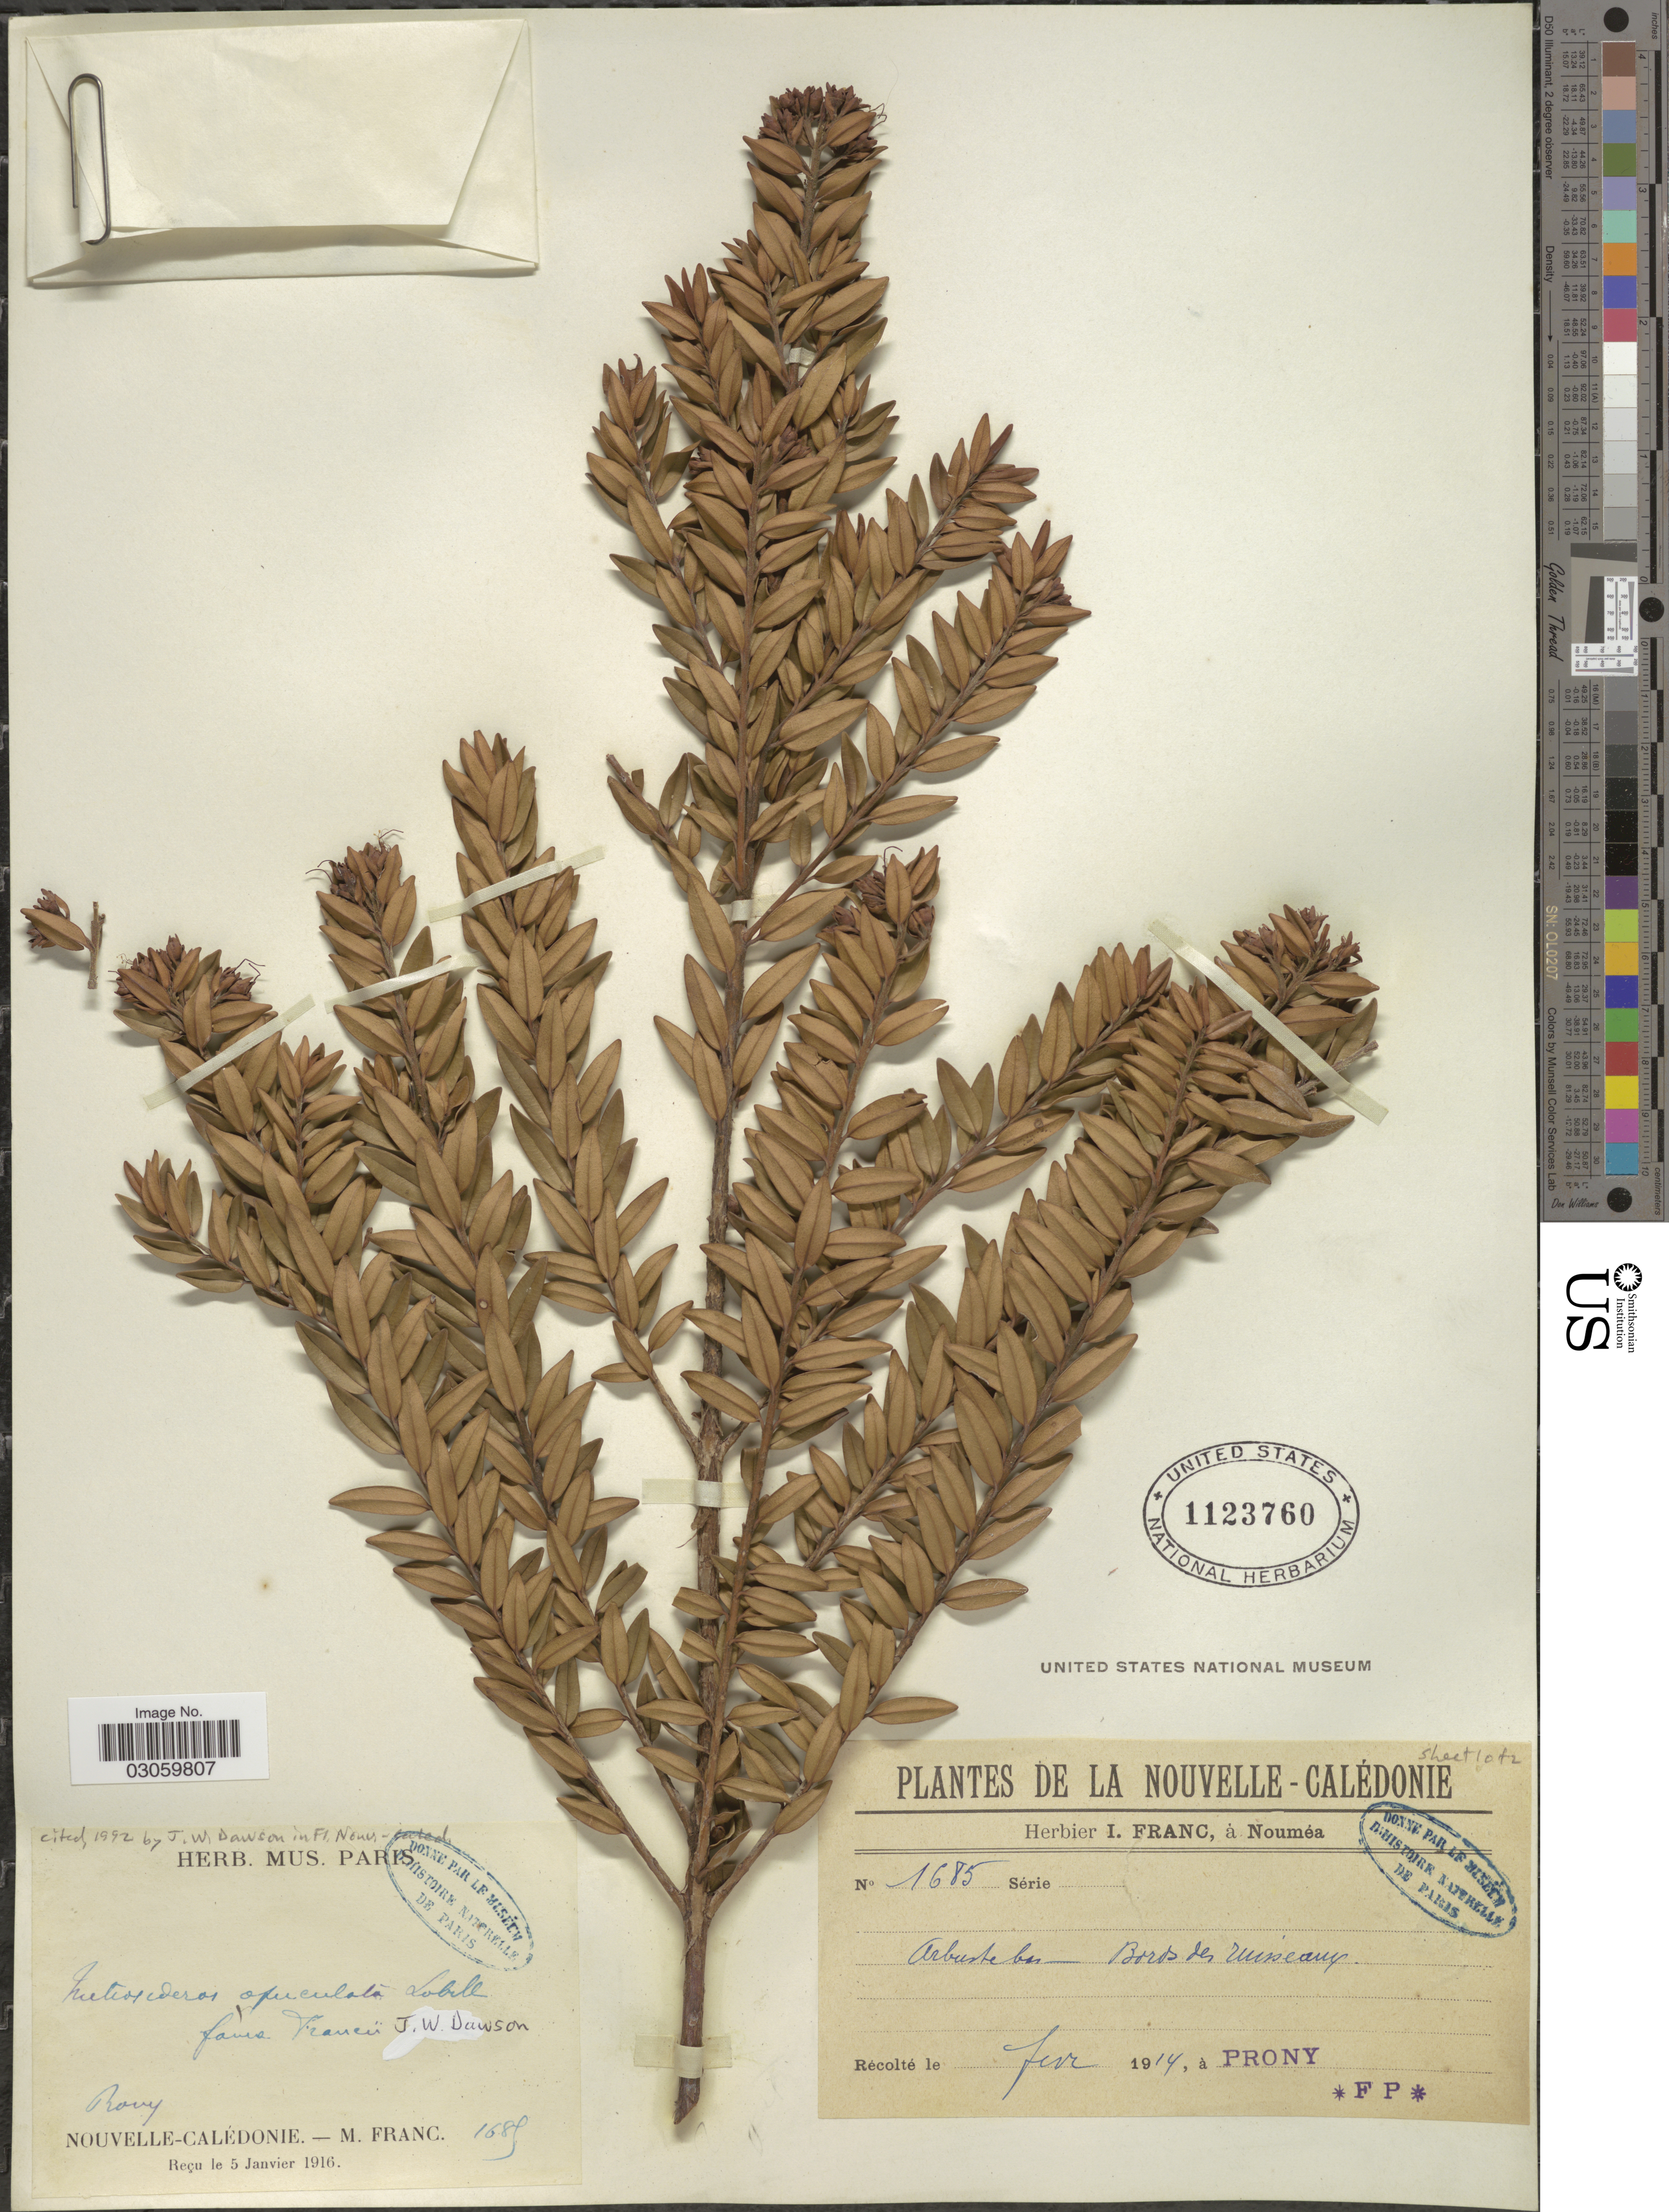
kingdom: Plantae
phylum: Tracheophyta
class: Magnoliopsida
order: Myrtales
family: Myrtaceae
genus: Metrosideros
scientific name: Metrosideros operculata var. francii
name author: J.W. Dawson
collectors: M. Franc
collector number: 1685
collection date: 1914-02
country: New Caledonia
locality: Nouvelle-Calédonie. Prony.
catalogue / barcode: US 1123760